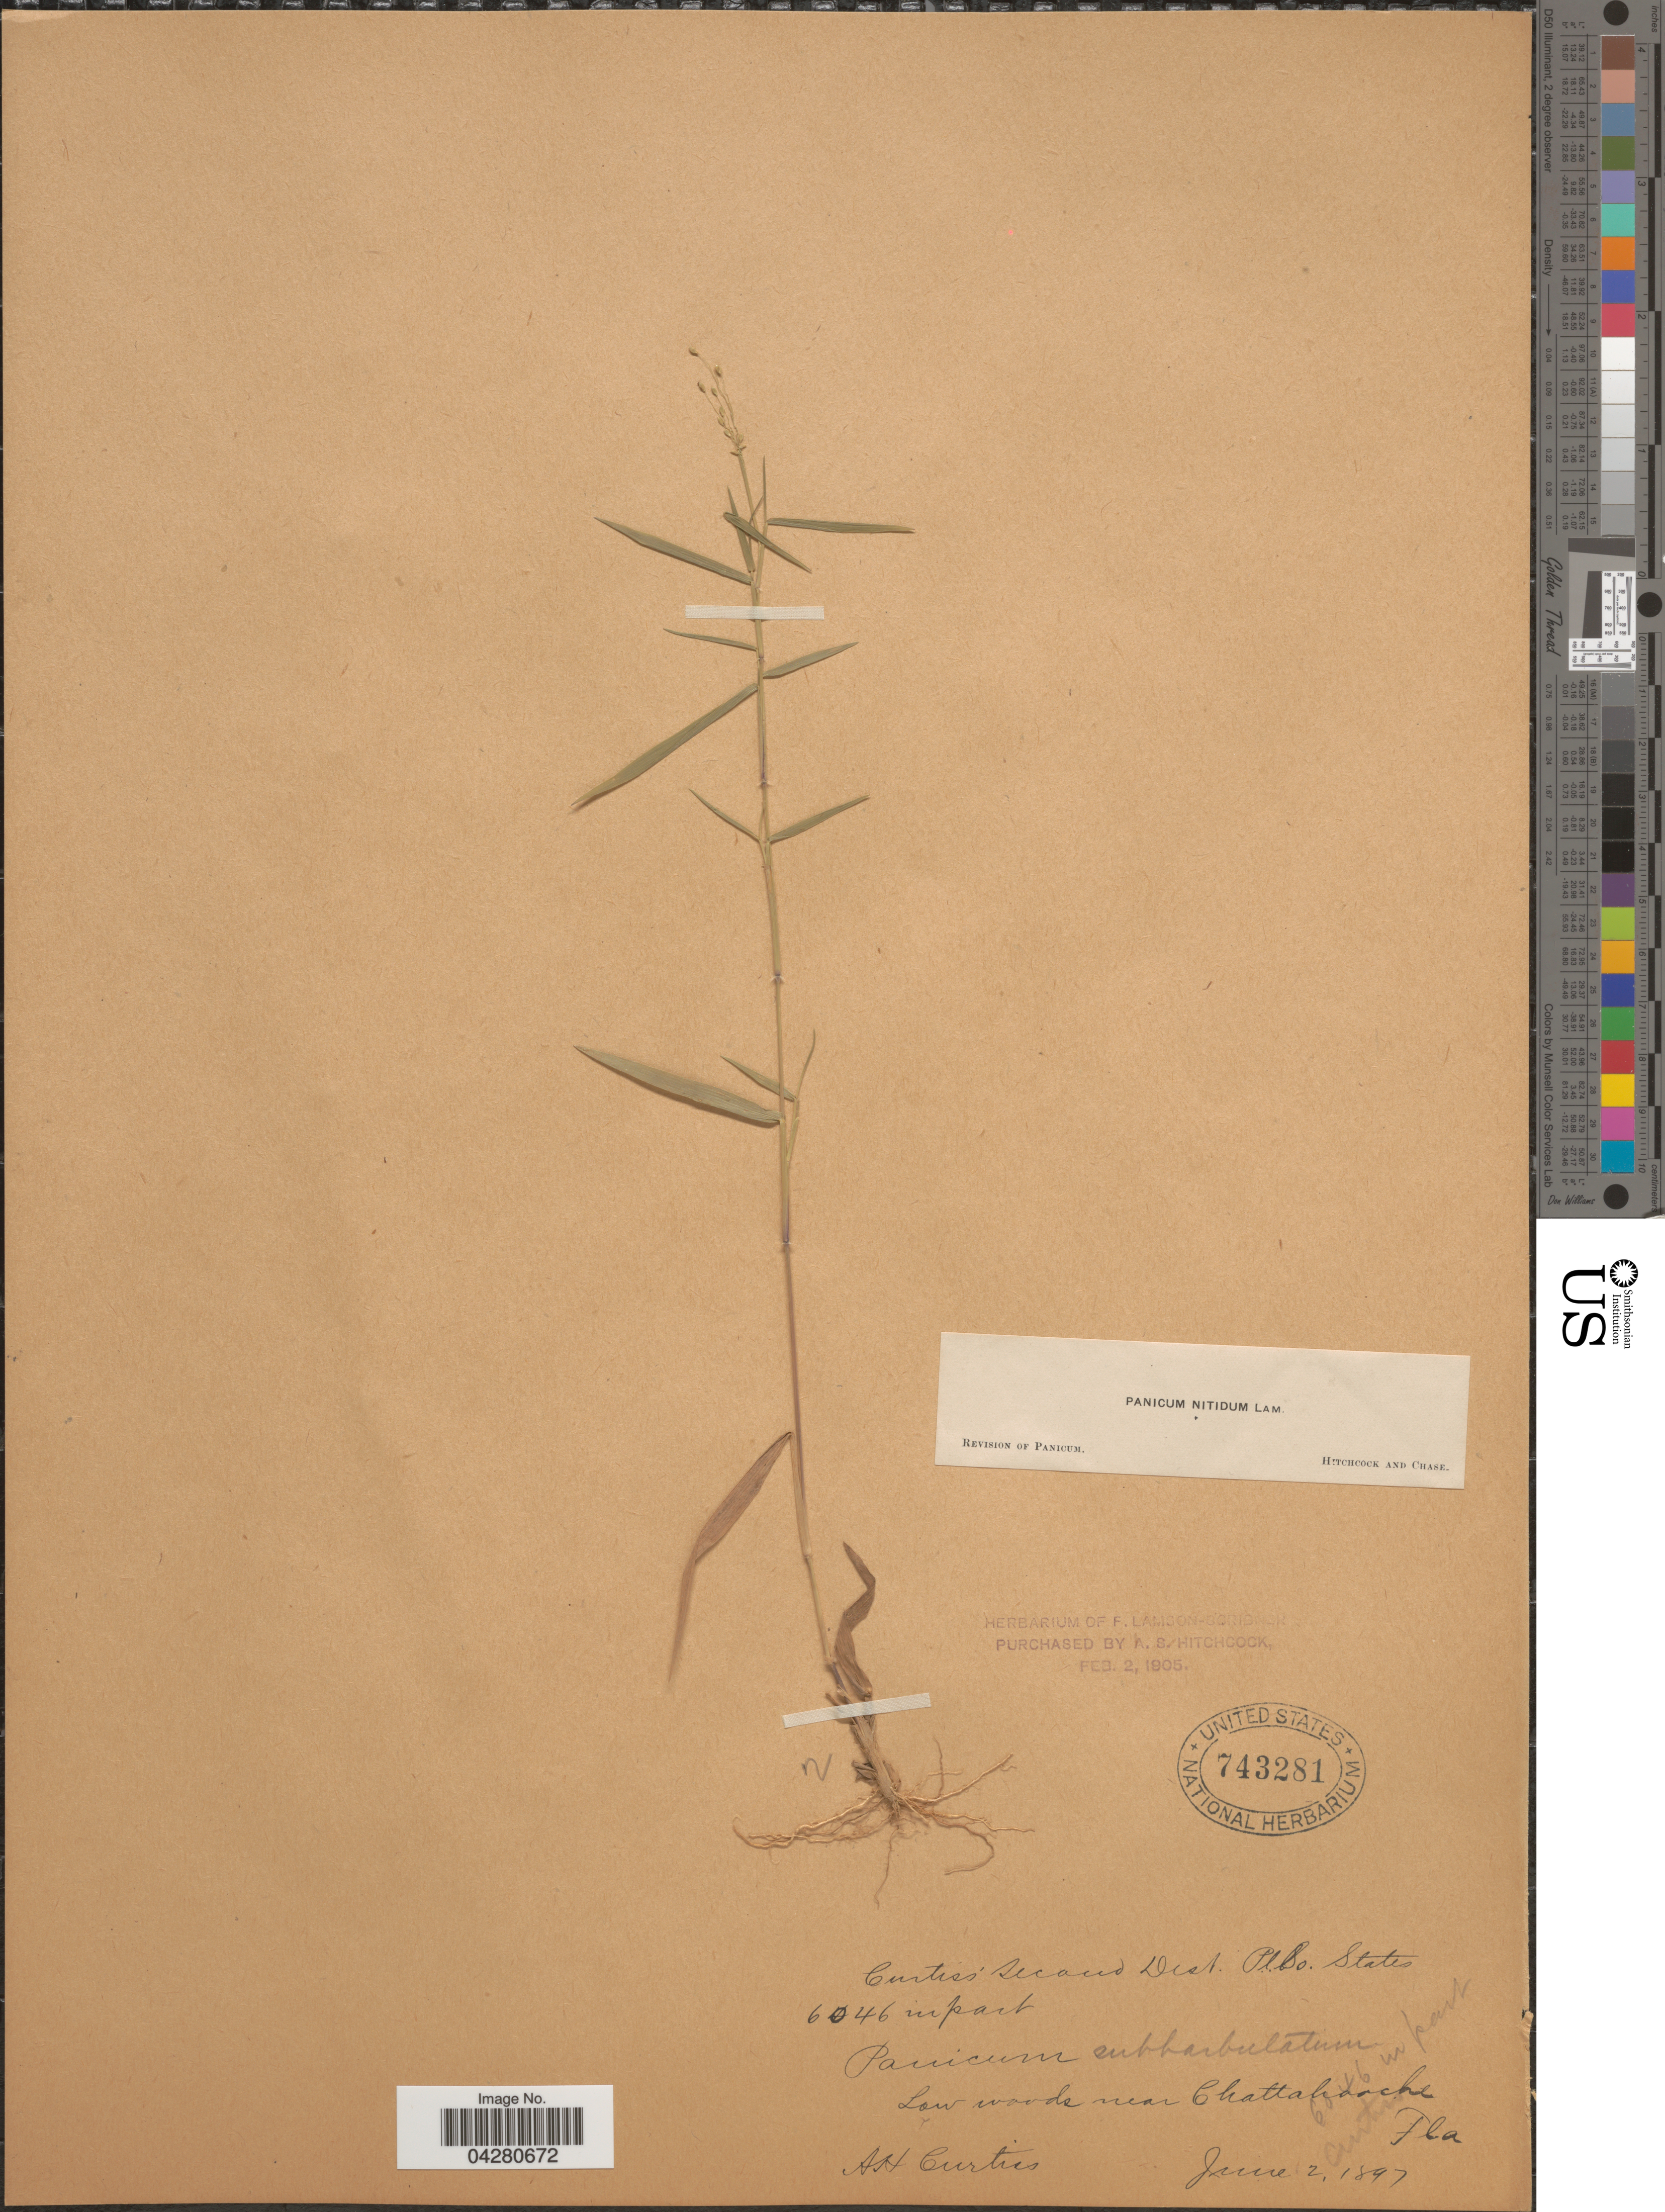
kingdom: Plantae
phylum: Tracheophyta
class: Liliopsida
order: Poales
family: Poaceae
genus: Dichanthelium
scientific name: Dichanthelium dichotomum var. dichotomum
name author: (L.) Gould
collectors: A. H. Curtiss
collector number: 6046*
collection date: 1897-06-02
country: United States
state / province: Florida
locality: So. States. Low woods near Chattahooche.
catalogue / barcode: US 743281